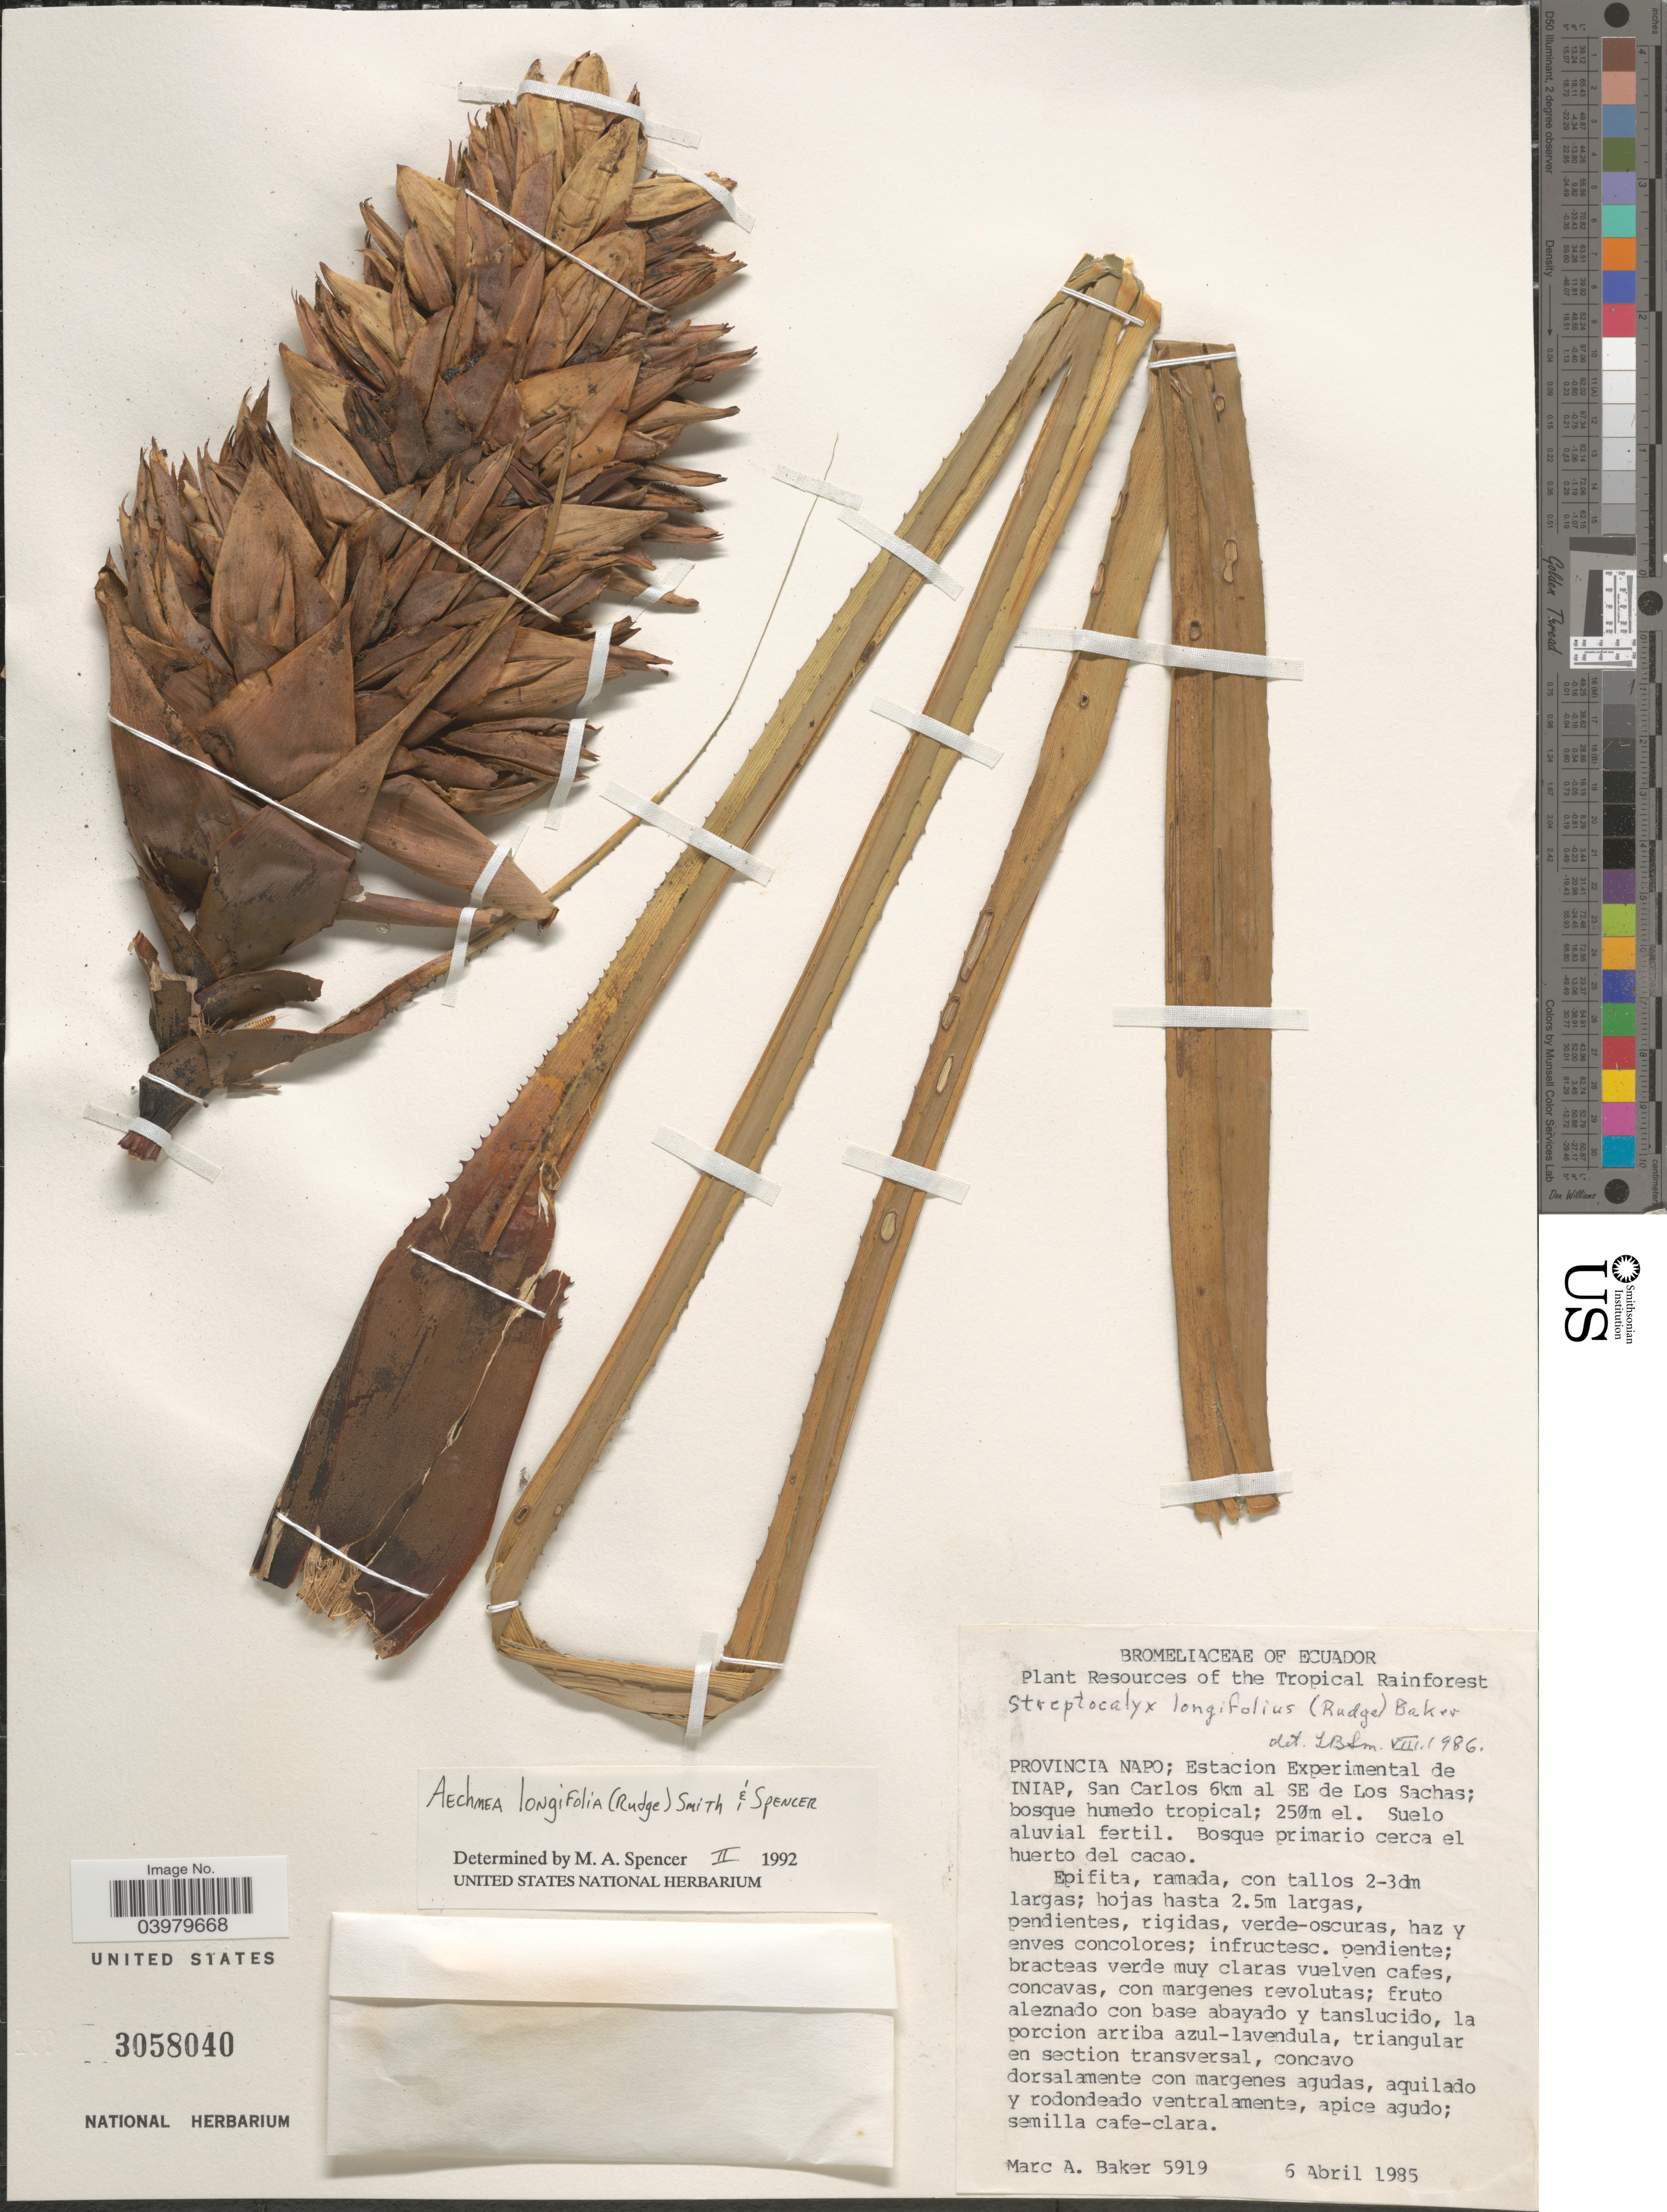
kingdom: Plantae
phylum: Tracheophyta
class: Liliopsida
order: Poales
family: Bromeliaceae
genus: Aechmea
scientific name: Aechmea longifolia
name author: (Rudge) L.B. Sm. & M.A. Spencer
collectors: M. A. Baker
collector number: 5919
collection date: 1985-04-06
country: Ecuador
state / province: Napo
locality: Estacion Experimental de Iniap, San Carlos 6km al SE de Los Sachas.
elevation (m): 250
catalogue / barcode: US 3058040